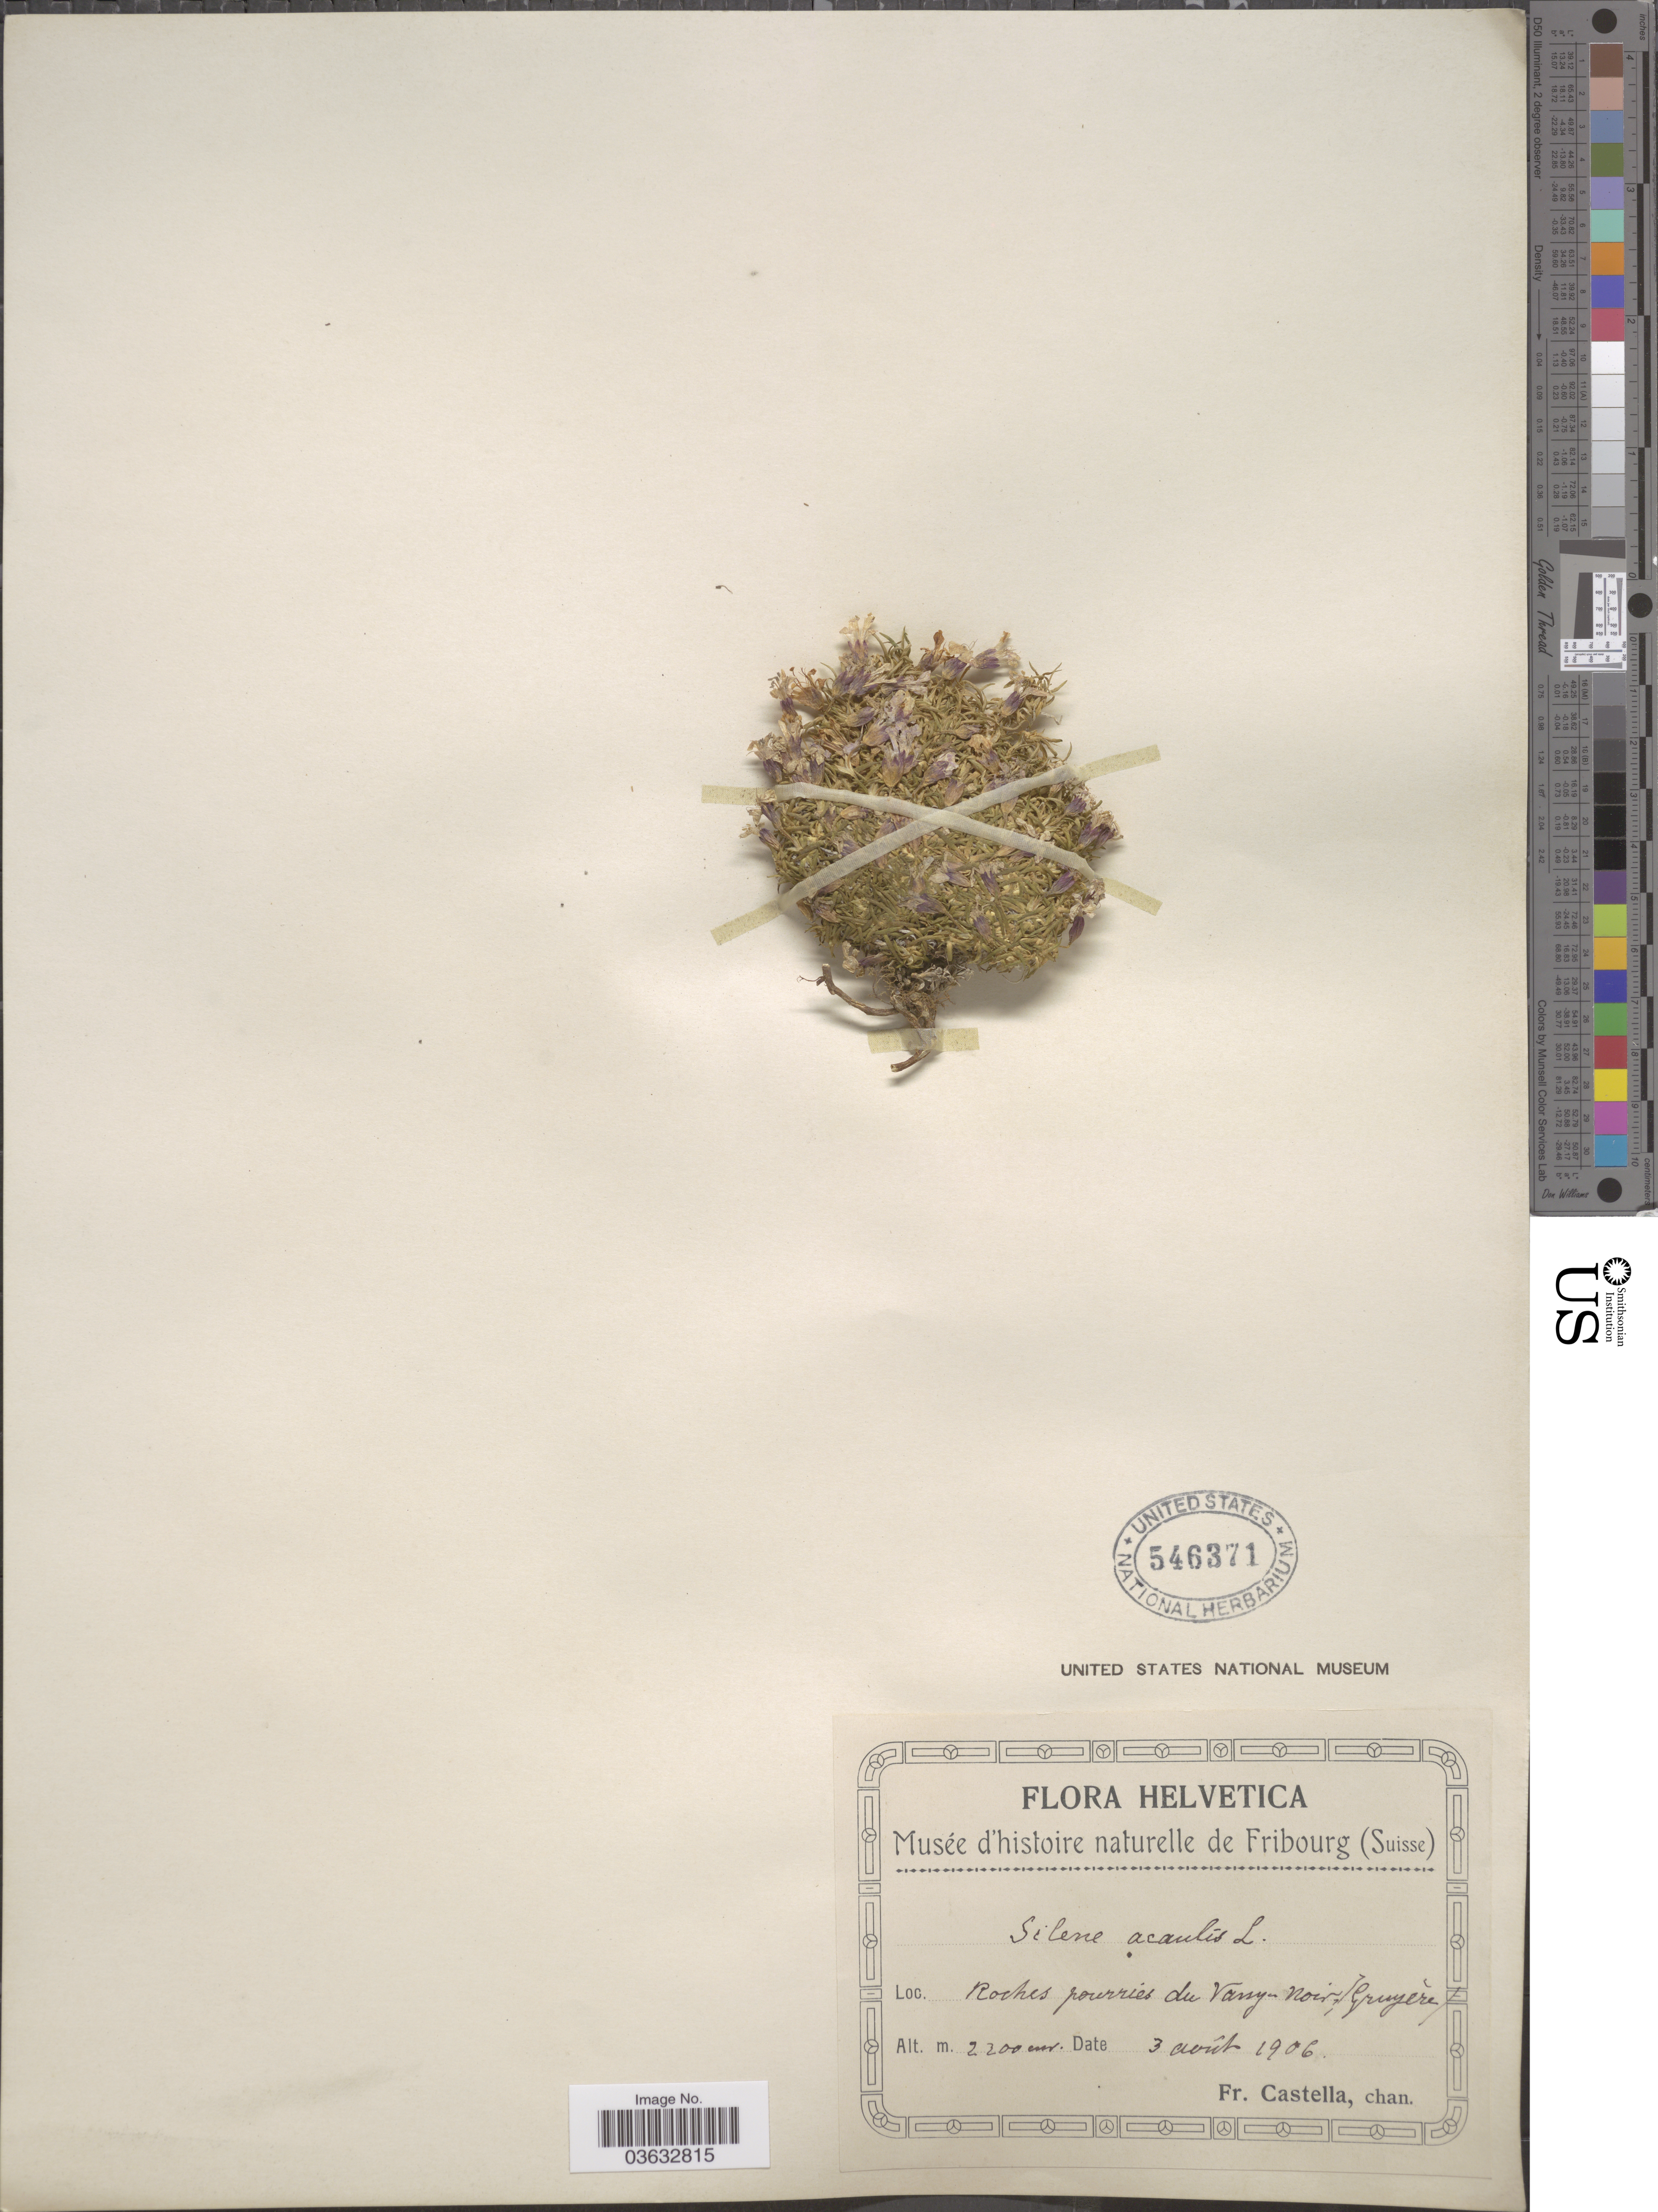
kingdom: Plantae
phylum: Tracheophyta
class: Magnoliopsida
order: Caryophyllales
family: Caryophyllaceae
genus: Silene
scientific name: Silene acaulis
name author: (L.) Jacq.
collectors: Fr. Castella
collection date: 1906-08-03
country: Switzerland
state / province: Fribourg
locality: Helvetica. Roches pourries du Vanil Noir (Gruyères ).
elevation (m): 2200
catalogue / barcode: US 546371